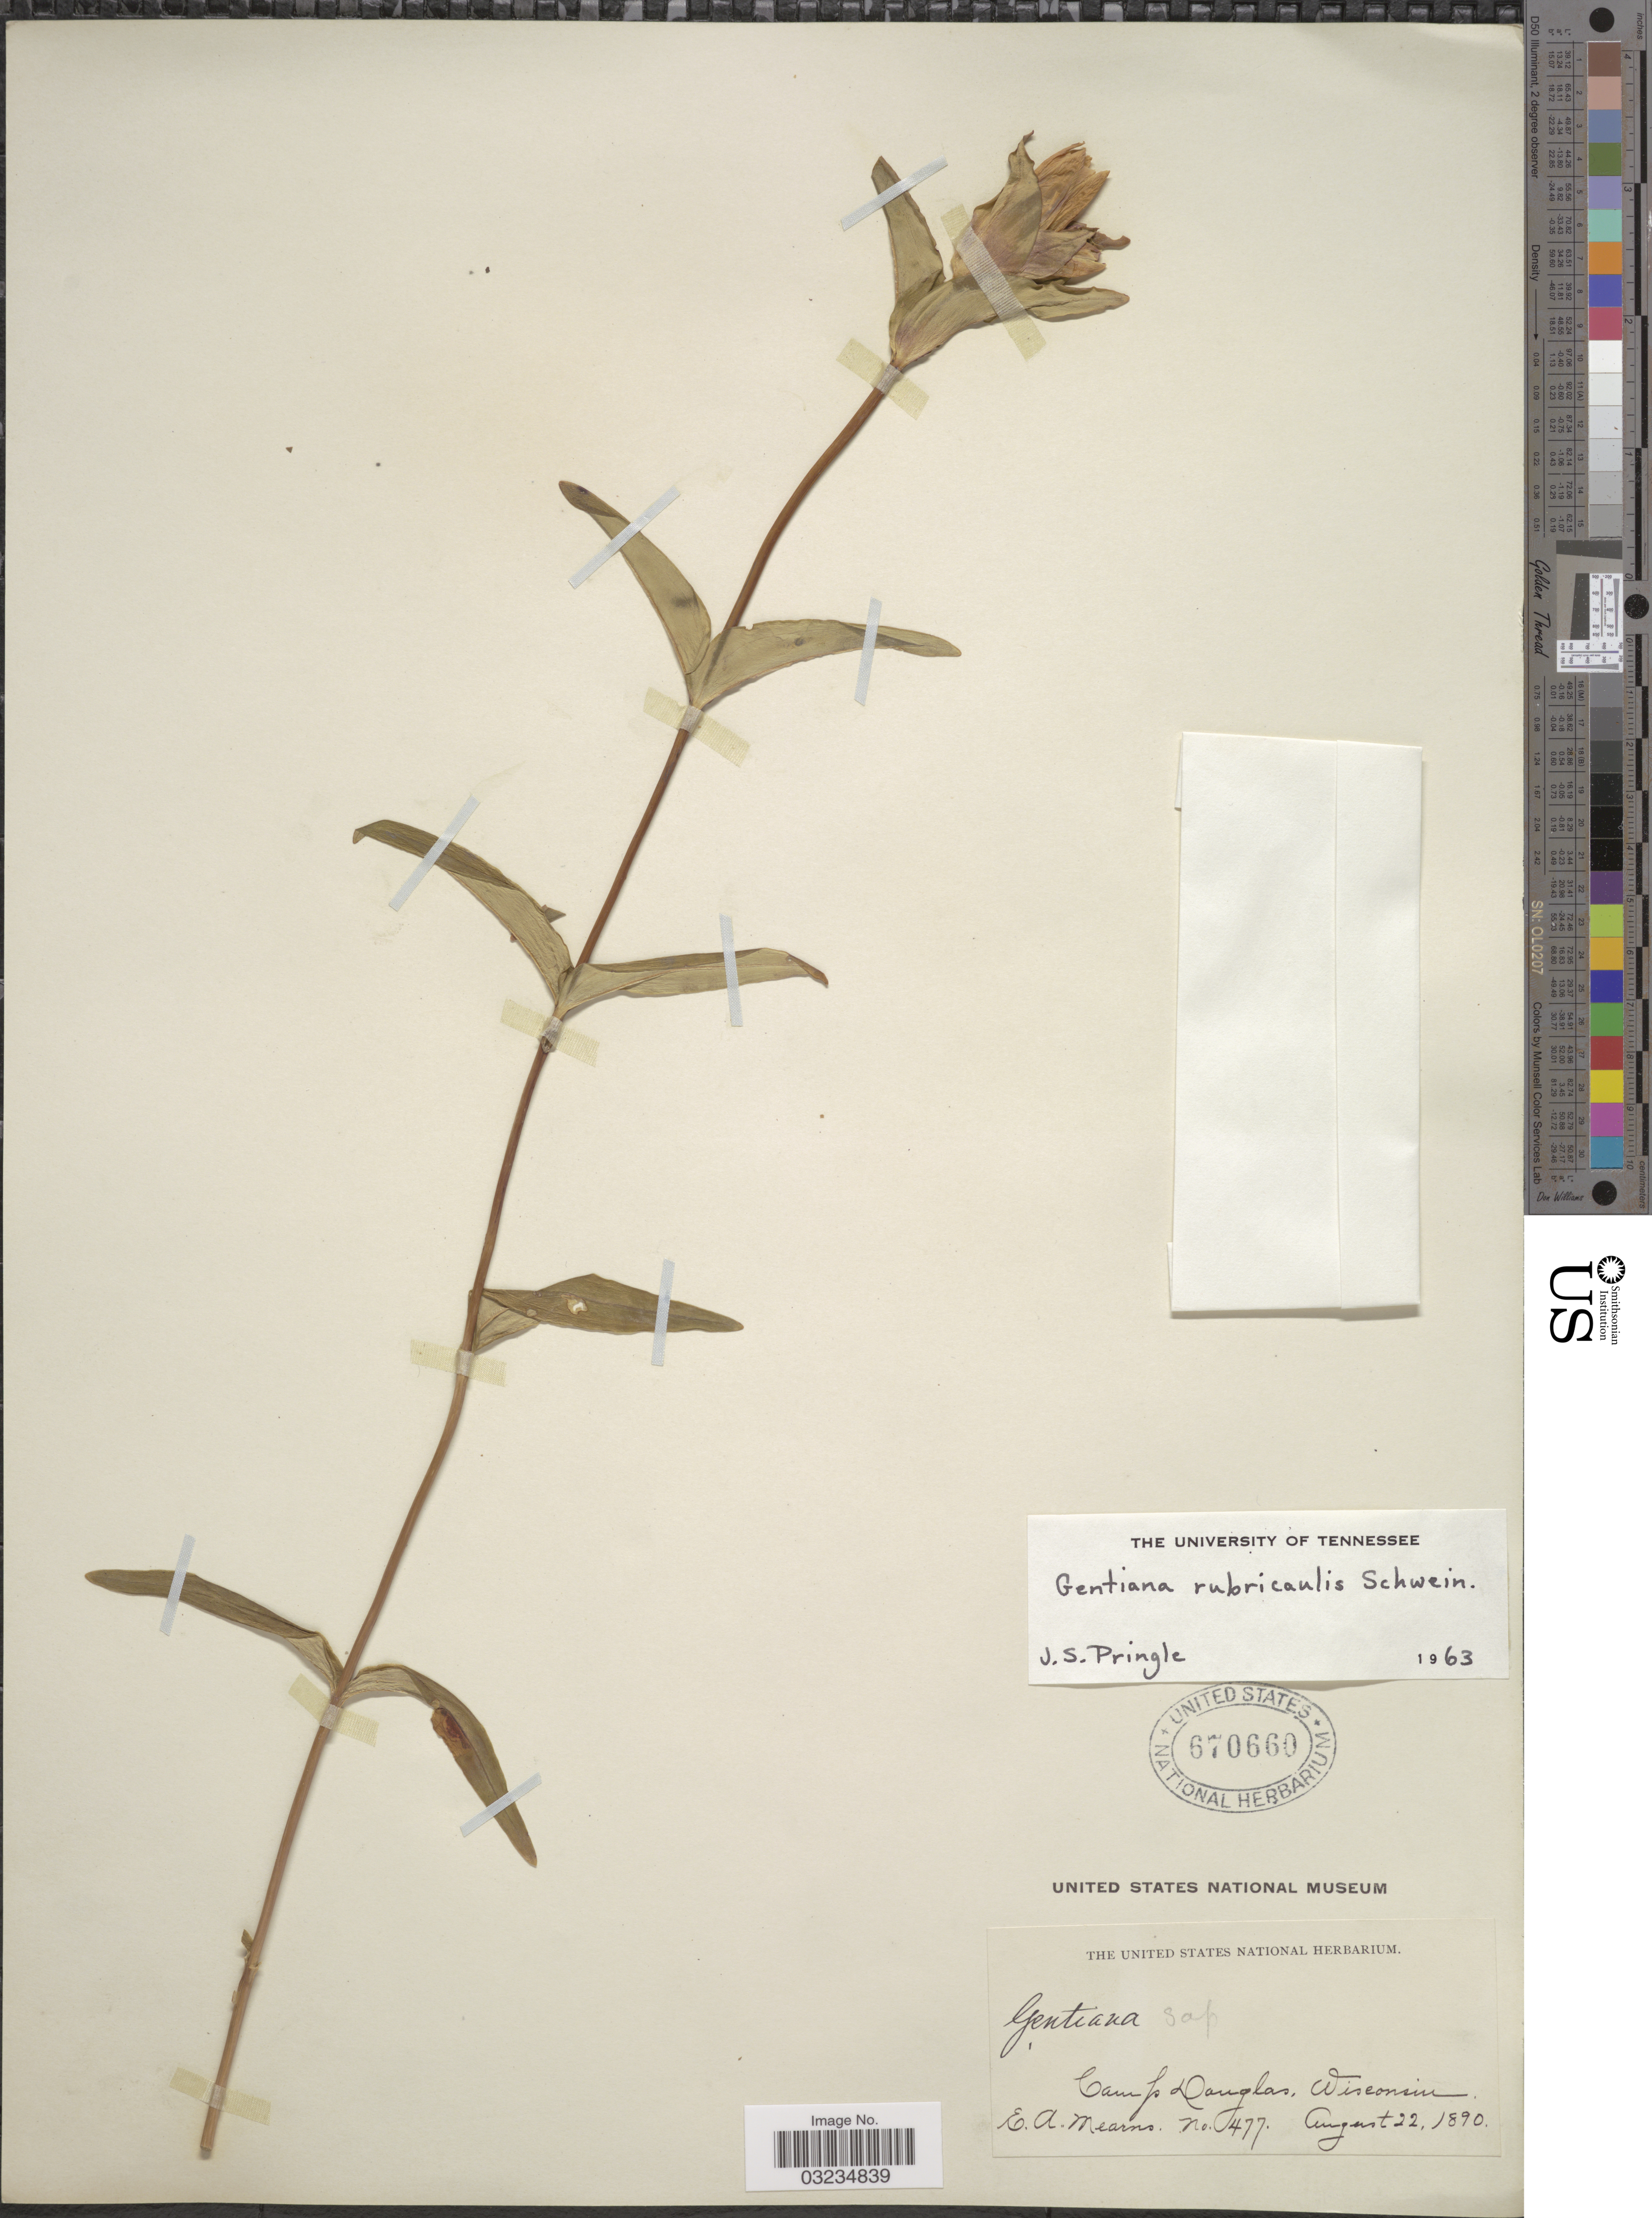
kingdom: Plantae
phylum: Tracheophyta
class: Magnoliopsida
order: Gentianales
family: Gentianaceae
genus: Gentiana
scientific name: Gentiana rubricaulis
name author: Schwein.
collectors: E. A. Mearns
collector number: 477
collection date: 1890-08-22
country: United States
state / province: Wisconsin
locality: Camp Douglas.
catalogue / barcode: US 670660